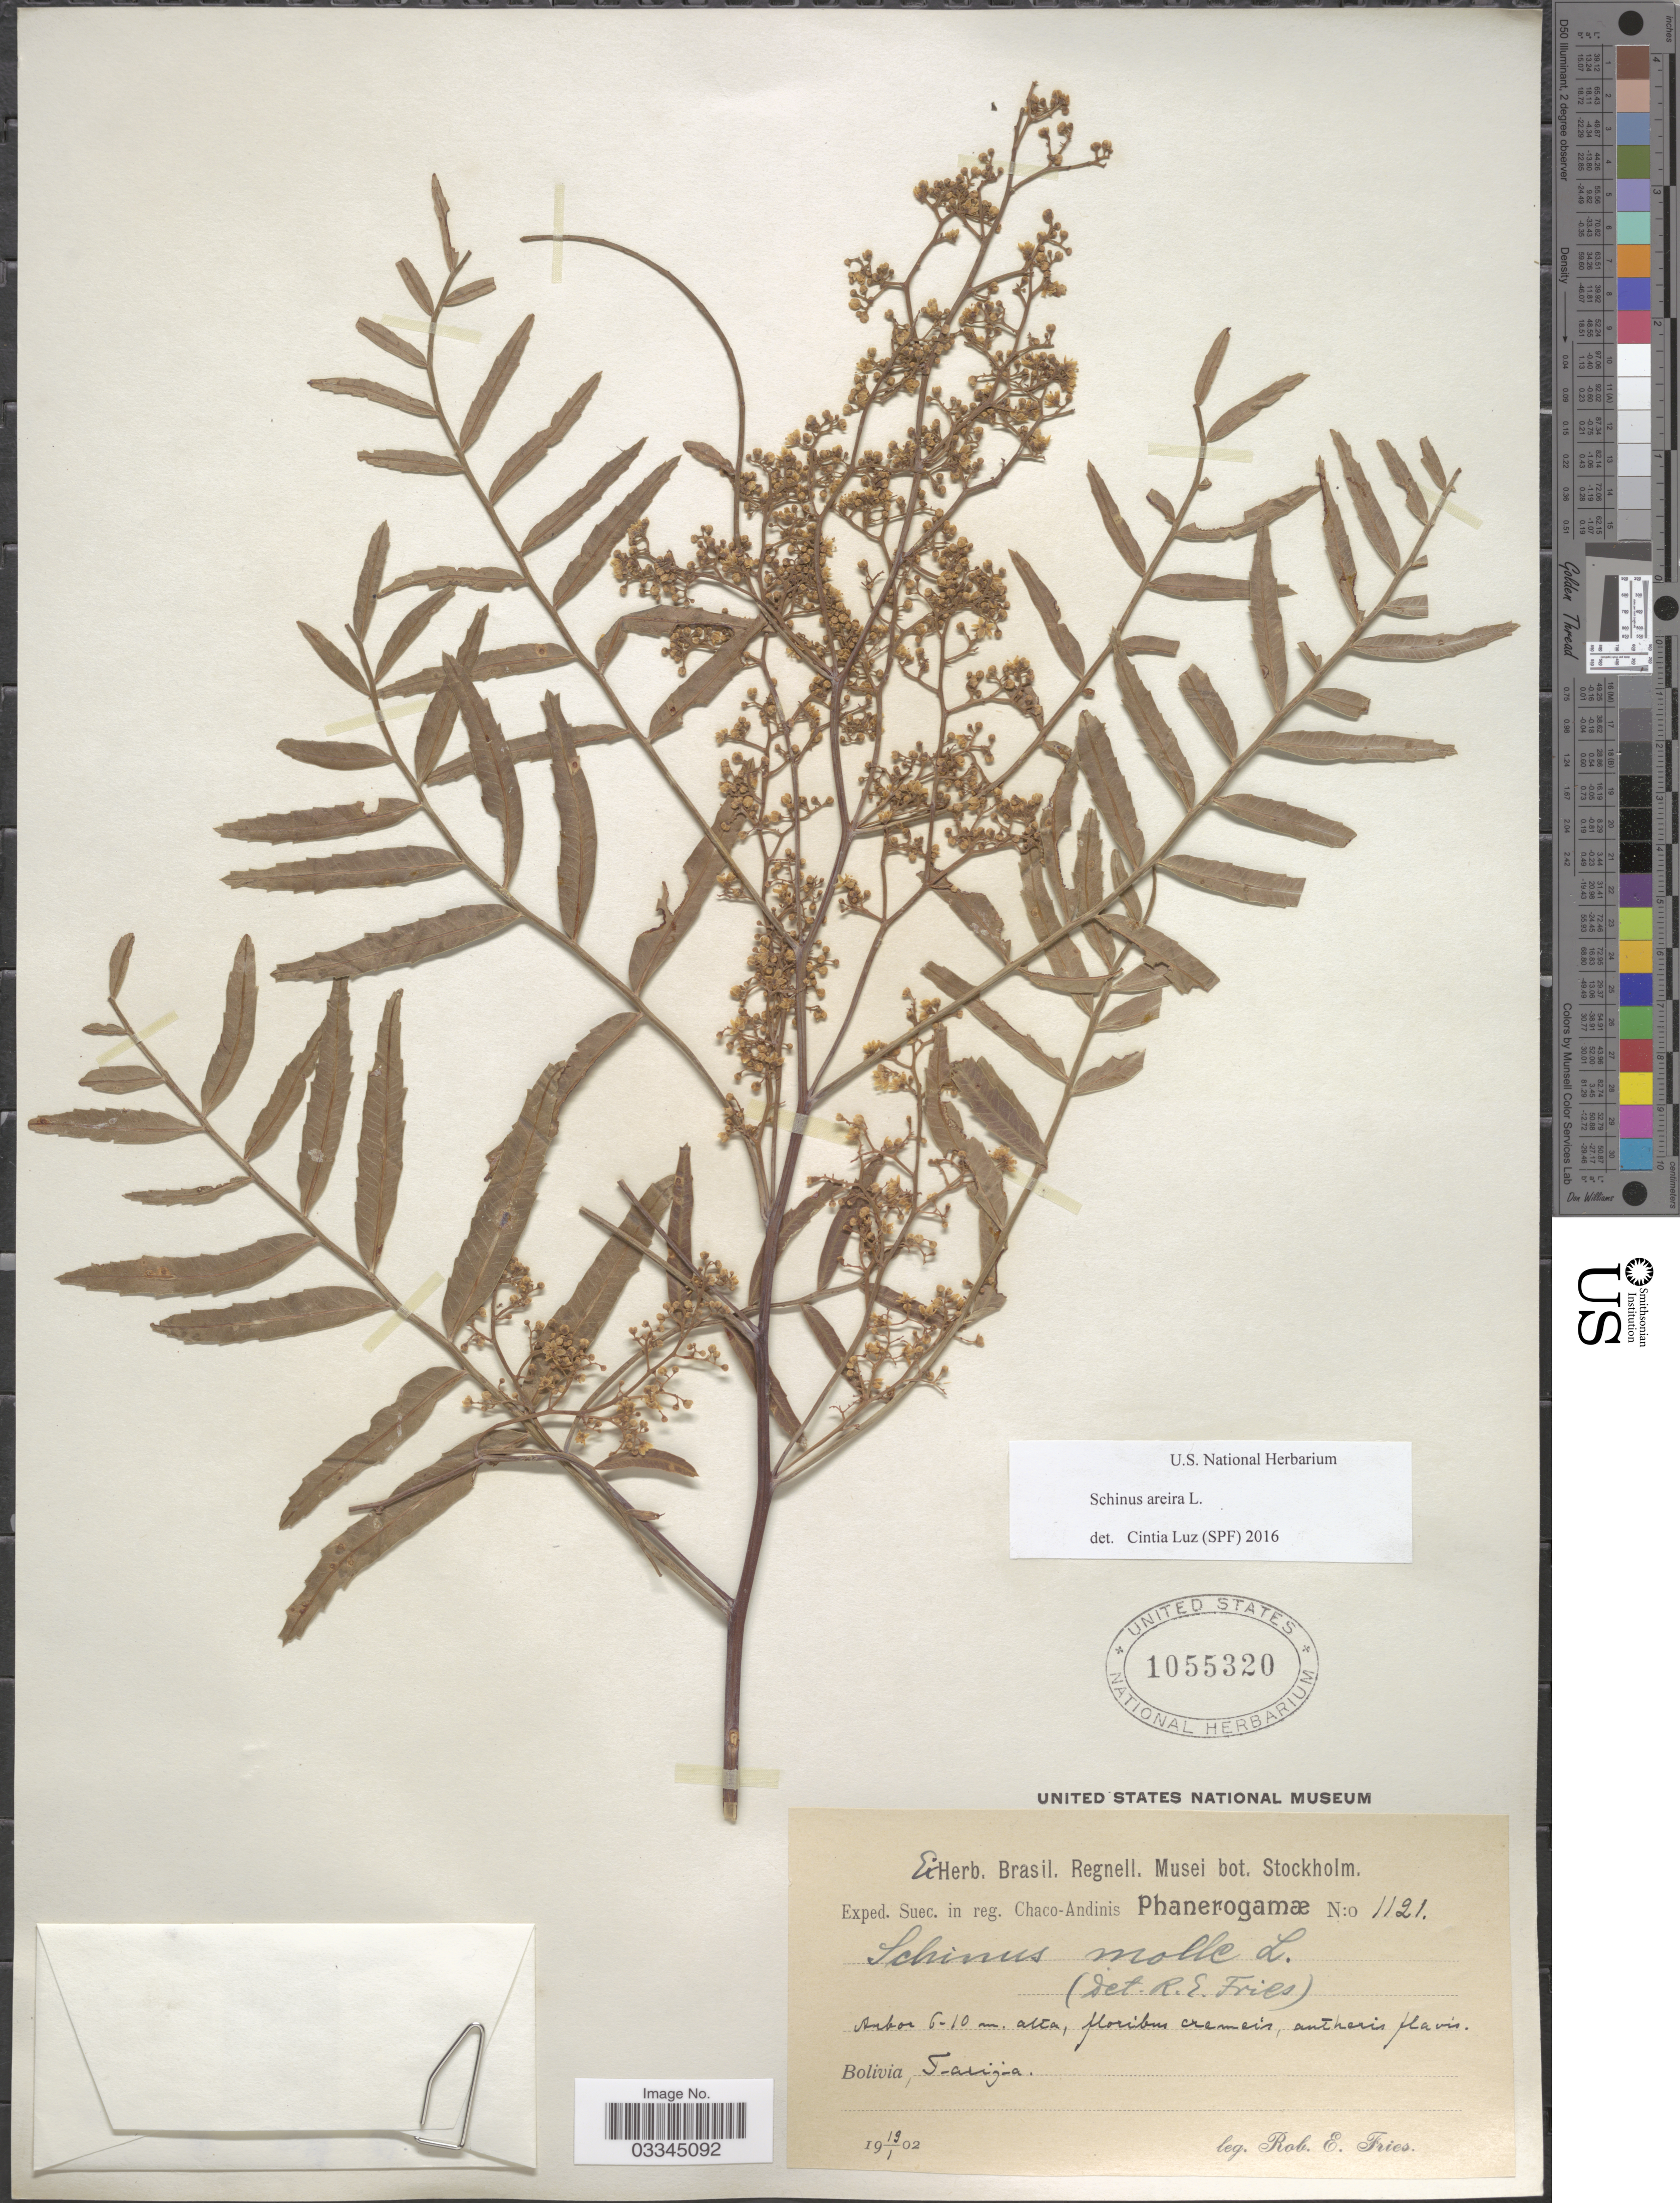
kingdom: Plantae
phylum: Tracheophyta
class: Magnoliopsida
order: Sapindales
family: Anacardiaceae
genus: Schinus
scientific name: Schinus areira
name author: L.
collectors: R. E. Fries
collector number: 1121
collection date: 1902-01-19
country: Bolivia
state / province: Tarija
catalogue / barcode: US 1055320